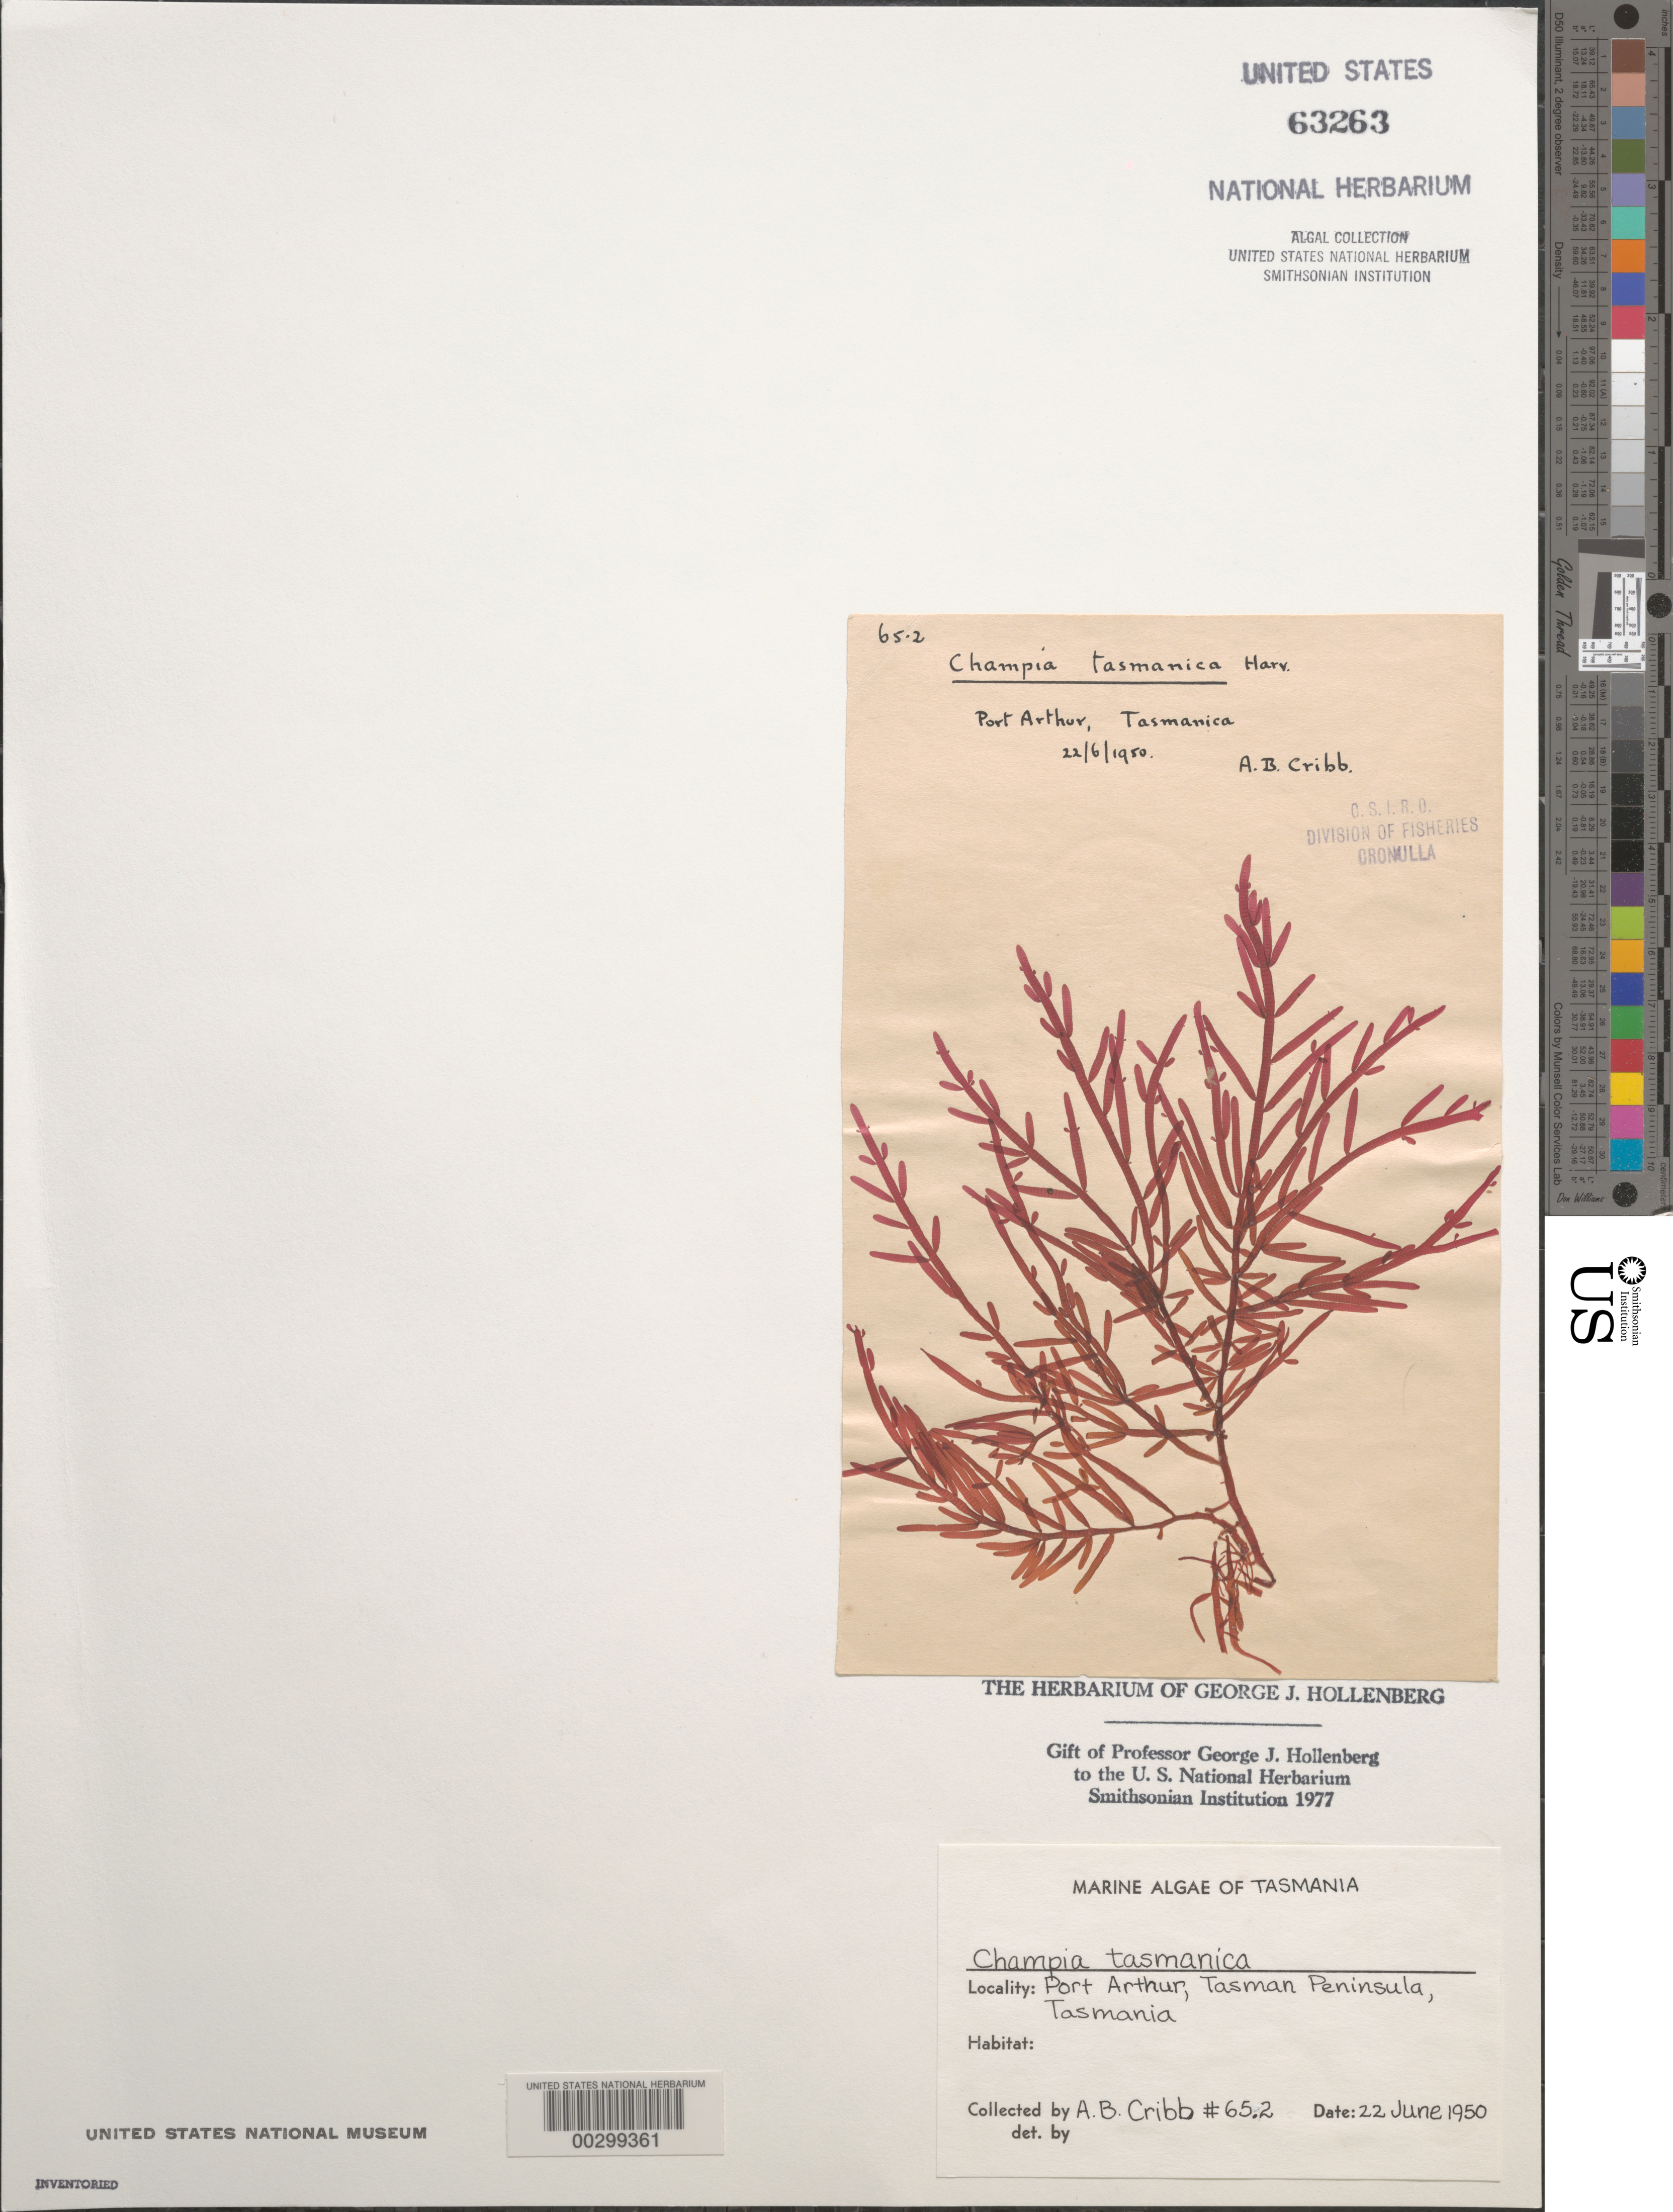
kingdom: Plantae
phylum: Rhodophyta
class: Florideophyceae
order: Rhodymeniales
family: Champiaceae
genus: Champia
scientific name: Champia viridis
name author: C. Agardh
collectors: A. Cribb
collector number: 65.2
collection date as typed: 22 Jun 1950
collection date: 1950-06-22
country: Australia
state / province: Tasmania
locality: Port Arthur, Tasman Peninsula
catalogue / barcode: US 63263